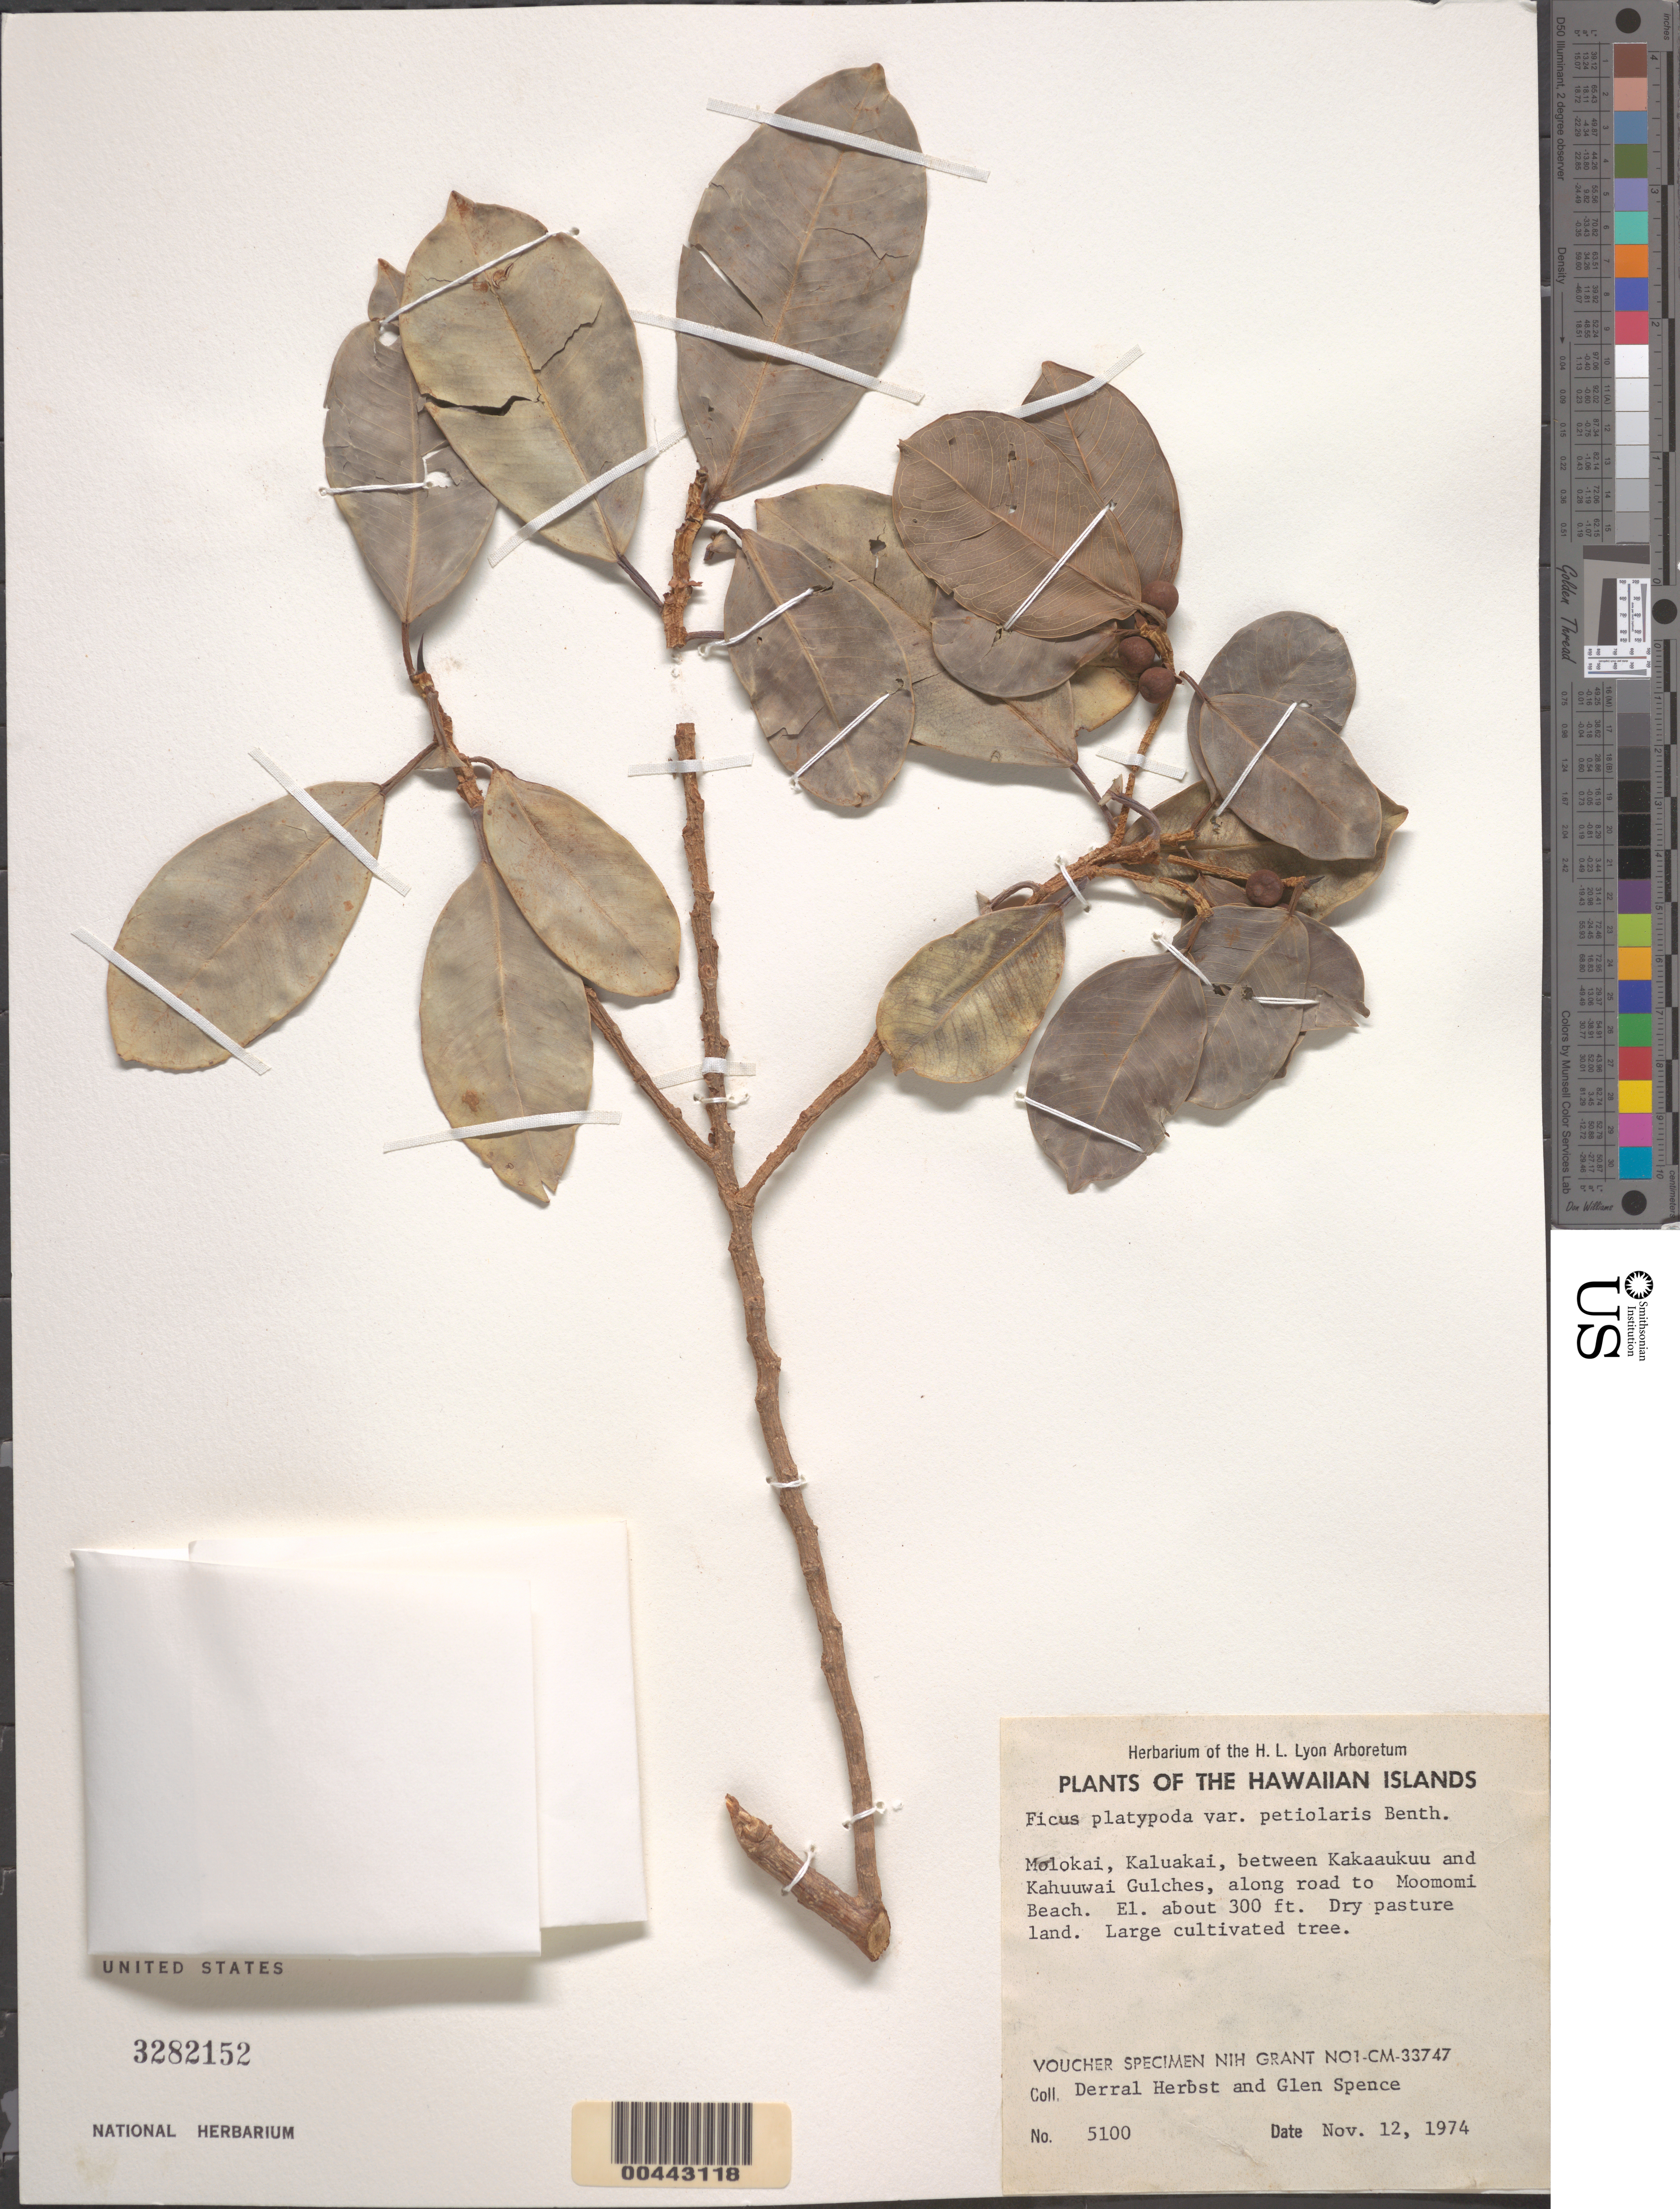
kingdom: Plantae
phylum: Tracheophyta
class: Magnoliopsida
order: Rosales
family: Moraceae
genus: Ficus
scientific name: Ficus platypoda var. petiolaris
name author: Benth.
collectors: D. R. Herbst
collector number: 5100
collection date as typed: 12 Nov 1974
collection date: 1974-11-12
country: United States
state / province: Hawaii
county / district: Maui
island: Moloka'i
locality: Kaluakai, between Kakaaukuu and Kahuuwai Gulches, along road to Moomomi Beach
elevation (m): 91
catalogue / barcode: US 3282152